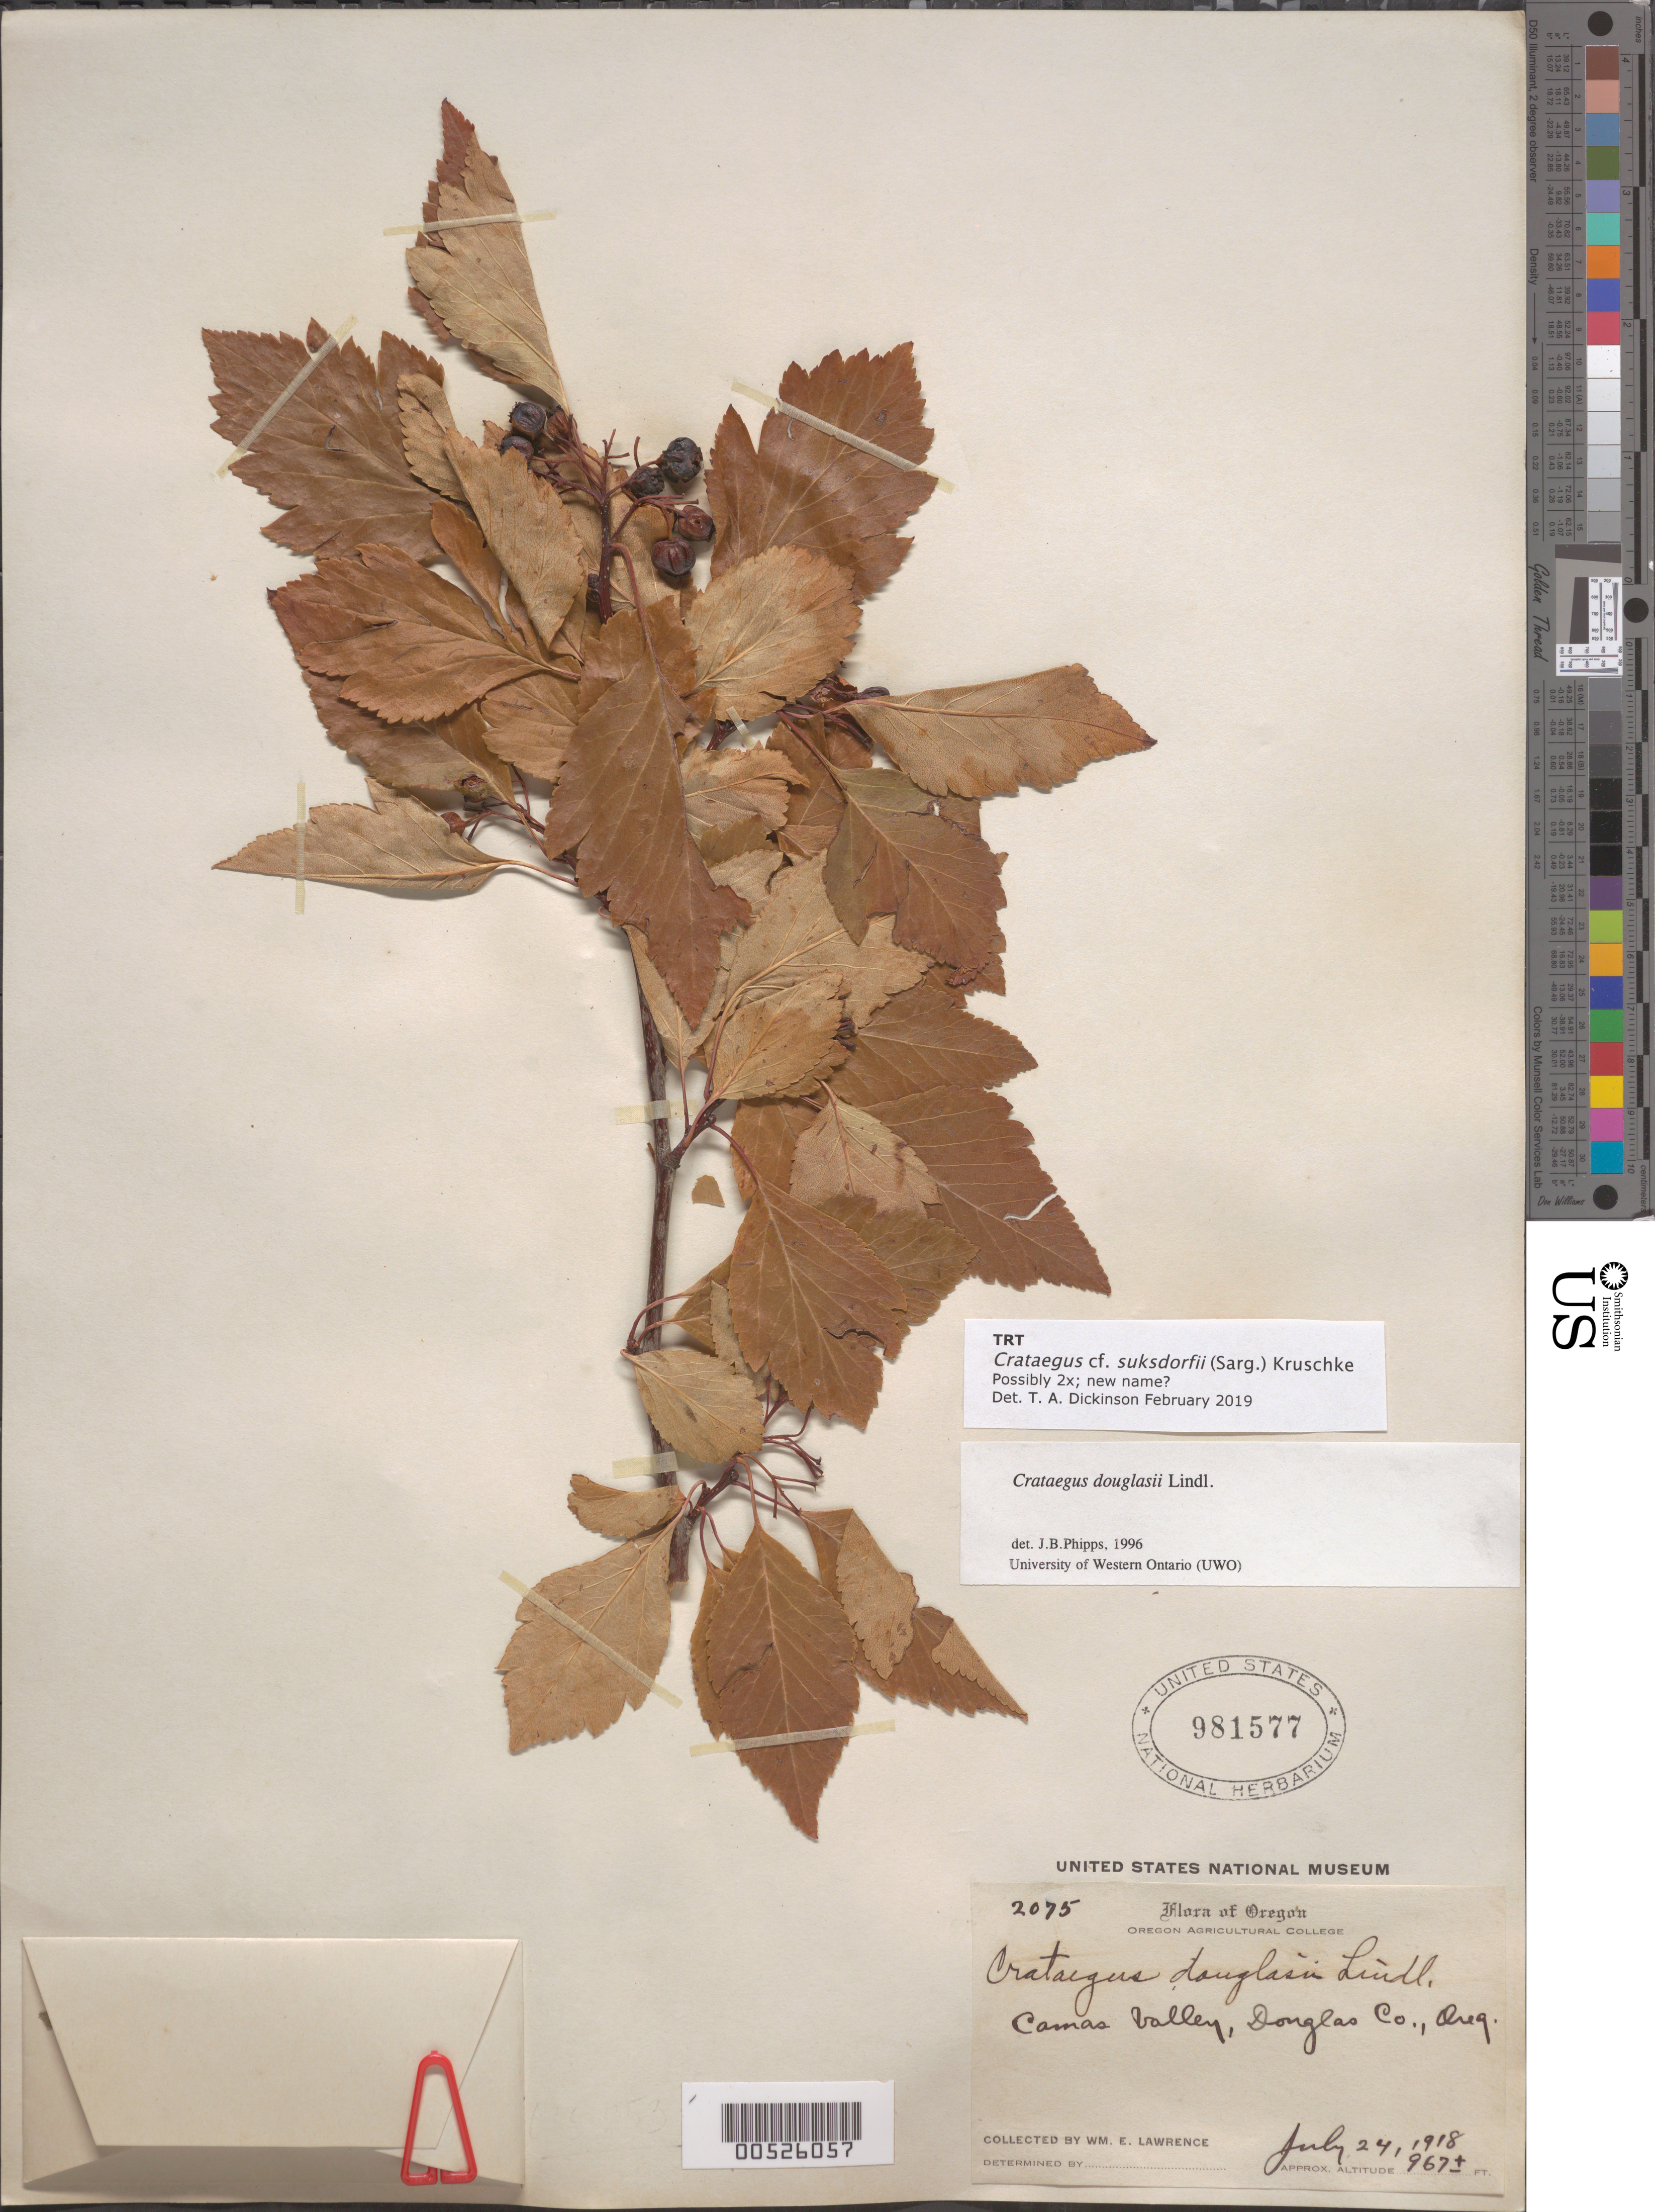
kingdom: Plantae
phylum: Tracheophyta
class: Magnoliopsida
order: Rosales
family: Rosaceae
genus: Crataegus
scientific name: Crataegus suksdorfii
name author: (Sarg.) Kruschke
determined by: Dickinson, Timothy A., Assistant Curator (TRT), University of Toronto (CANADA)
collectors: W. Lawrence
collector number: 2075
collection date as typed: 24 Jul 1918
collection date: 1918-07-24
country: United States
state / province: Oregon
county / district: Douglas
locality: Camas Valley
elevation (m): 967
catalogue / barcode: US 981577